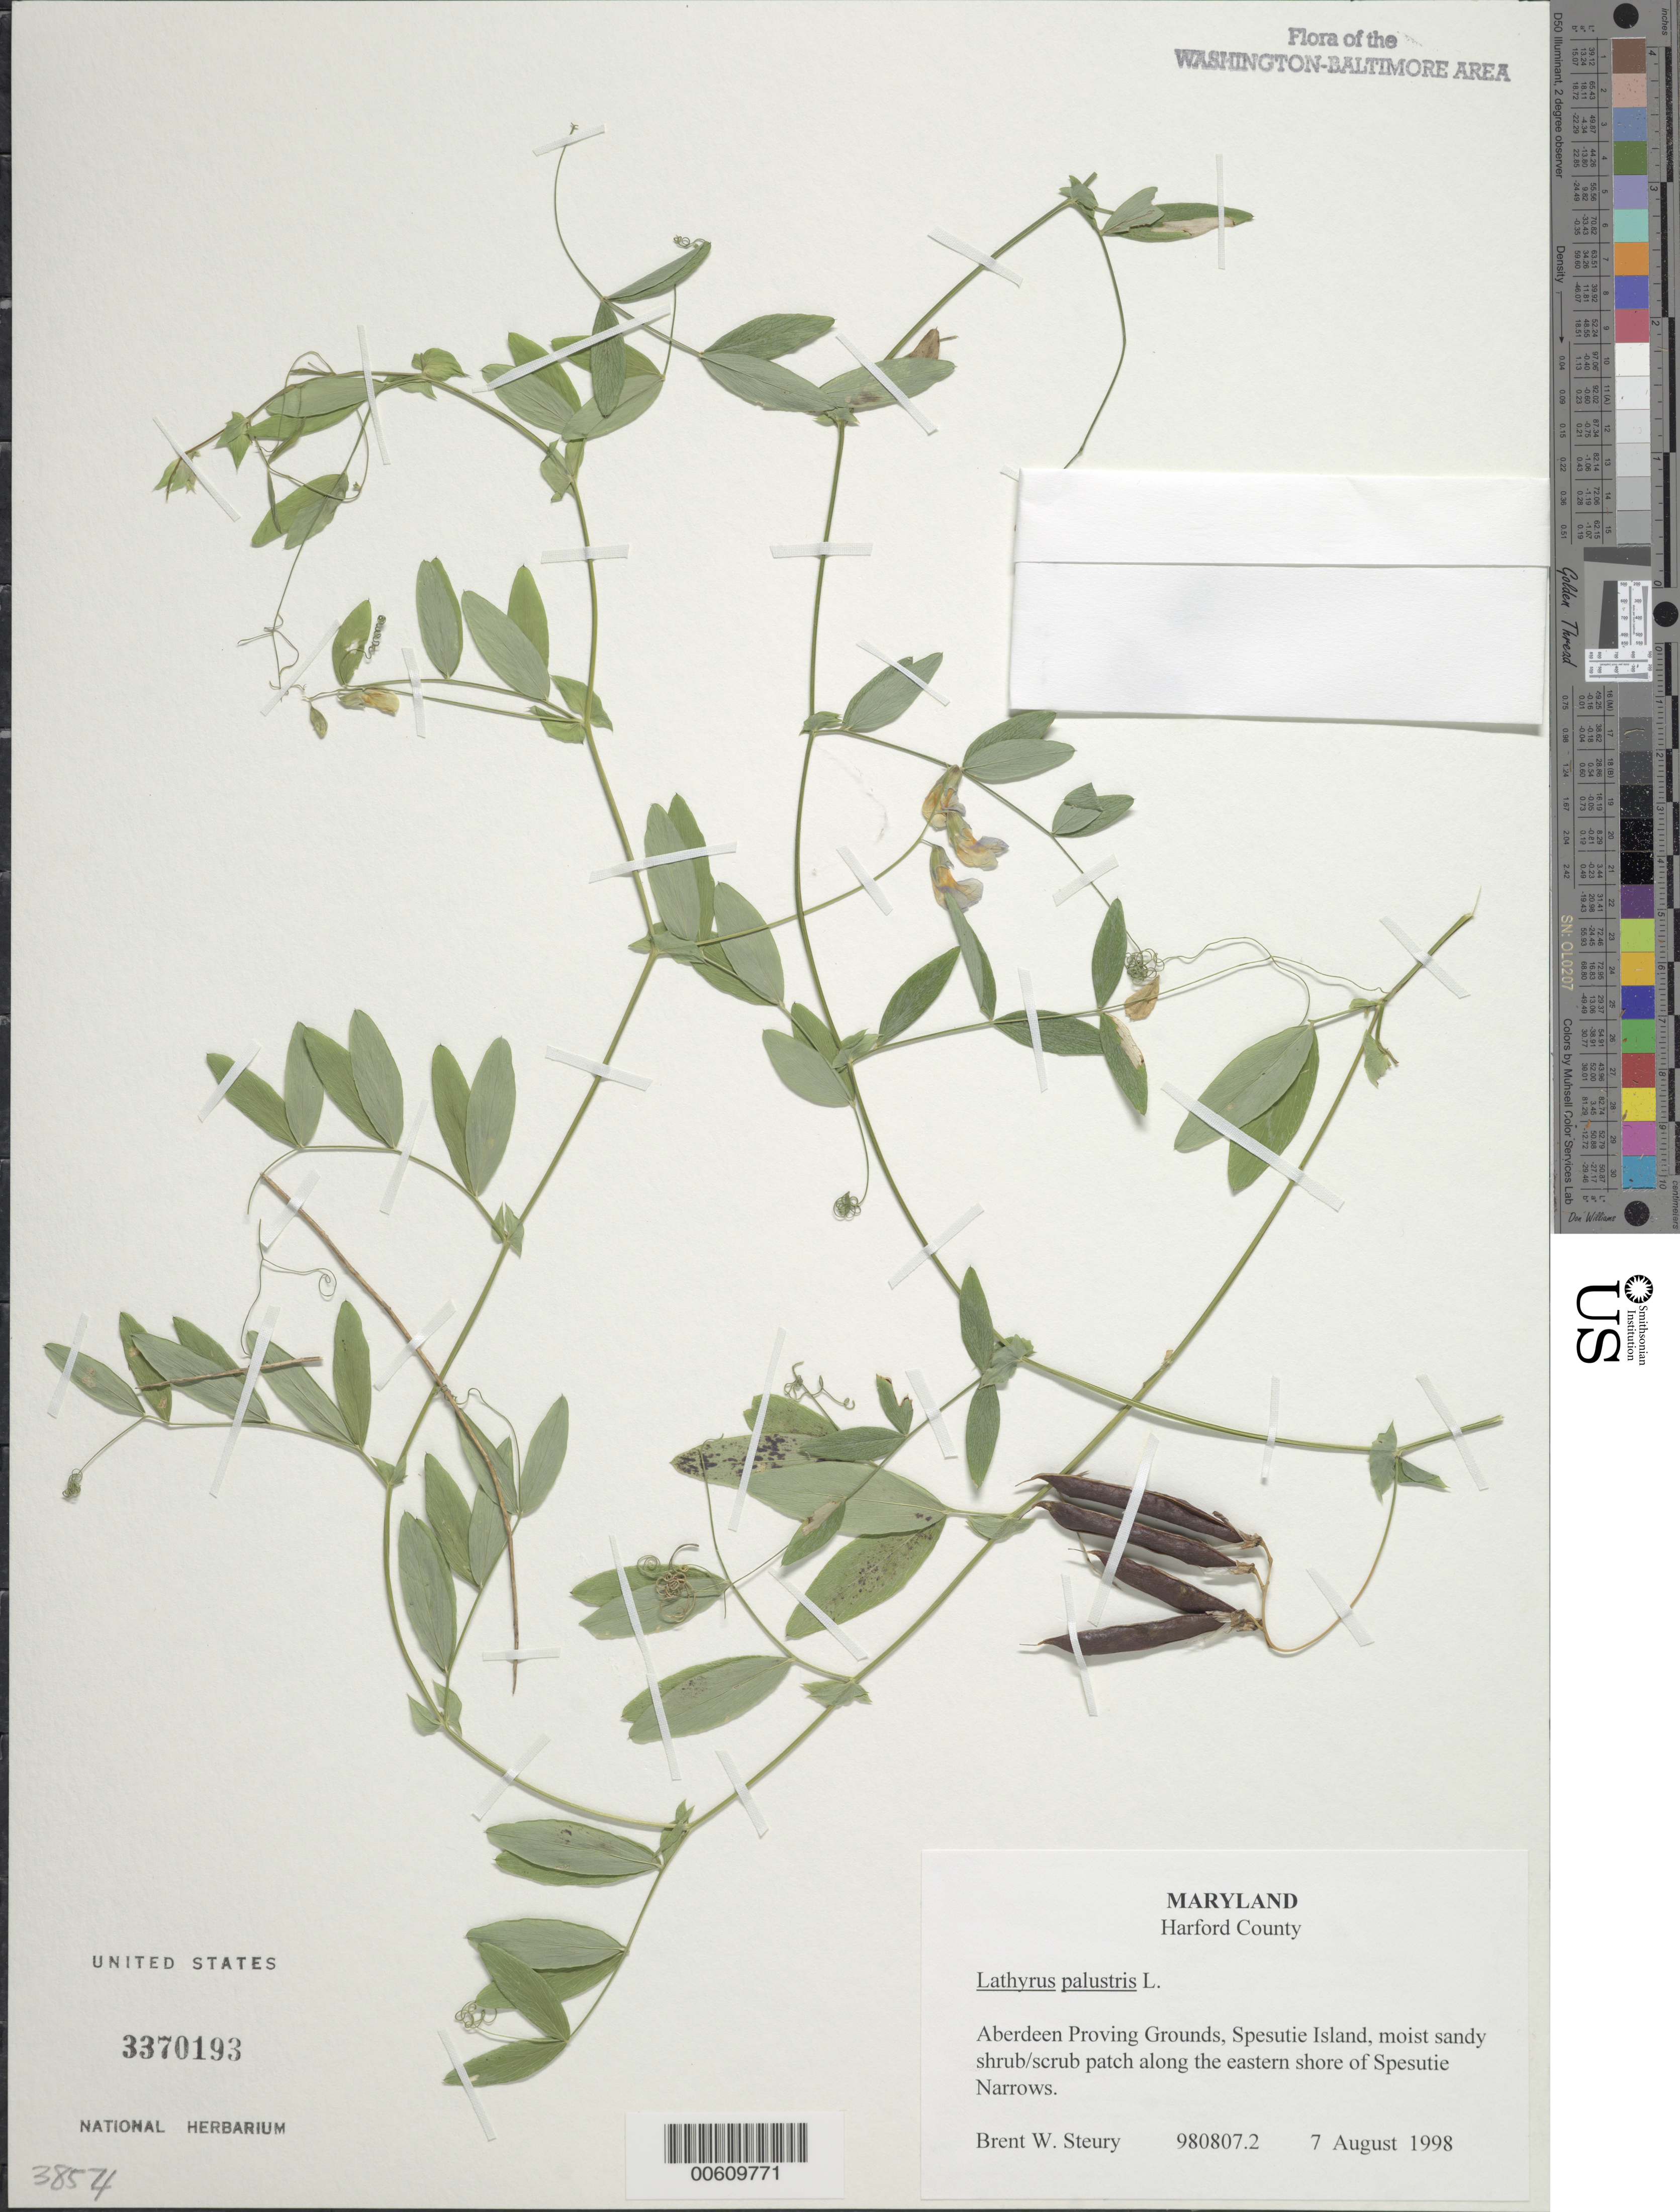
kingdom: Plantae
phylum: Tracheophyta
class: Magnoliopsida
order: Fabales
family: Fabaceae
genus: Lathyrus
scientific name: Lathyrus palustris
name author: L.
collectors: B. Steury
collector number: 980807.2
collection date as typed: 07 Aug 1998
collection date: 1998-08-07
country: United States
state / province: Maryland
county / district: Harford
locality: Aberdeen Proving Ground, Spesutie Island, eastern shore of Spesutie Narrows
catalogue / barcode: US 3370193